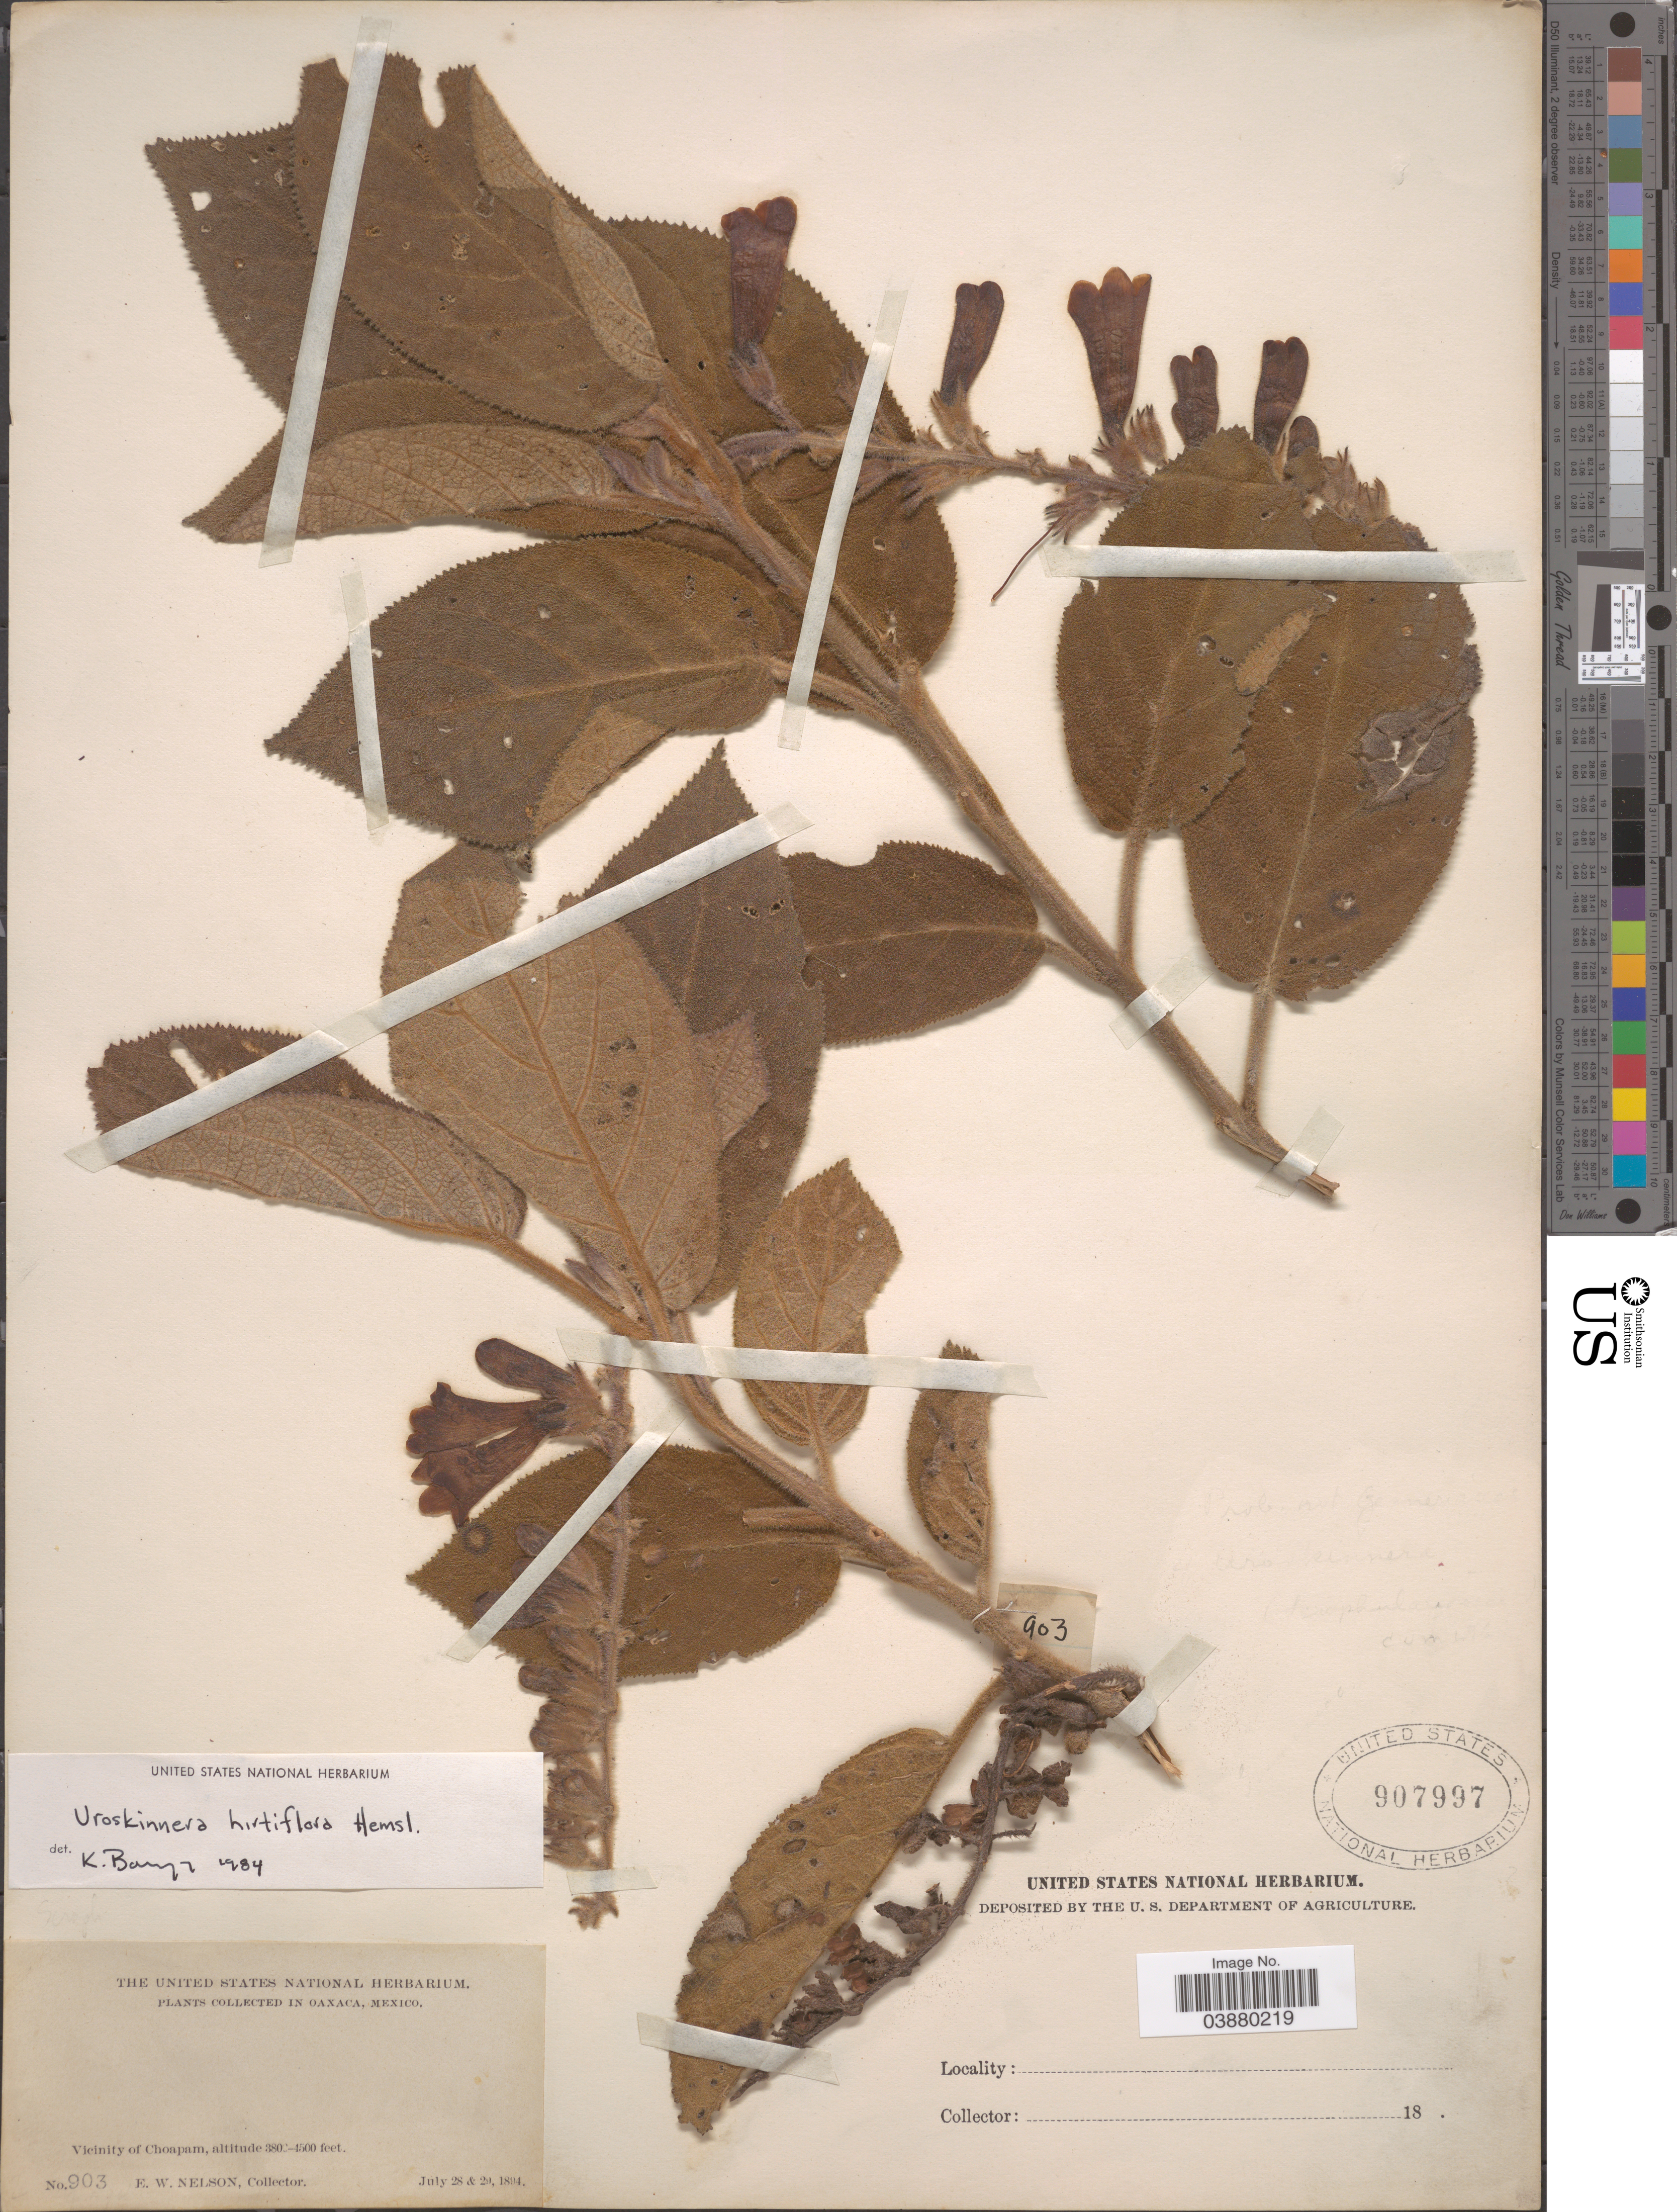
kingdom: Plantae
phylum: Tracheophyta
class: Magnoliopsida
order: Lamiales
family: Plantaginaceae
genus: Uroskinnera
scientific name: Uroskinnera hirtiflora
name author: Hemsl.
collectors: E. W. Nelson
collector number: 903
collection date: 1894-07-28/1894-07-29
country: Mexico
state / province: Oaxaca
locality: Vicinity of Choapam.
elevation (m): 1158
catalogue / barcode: US 907997